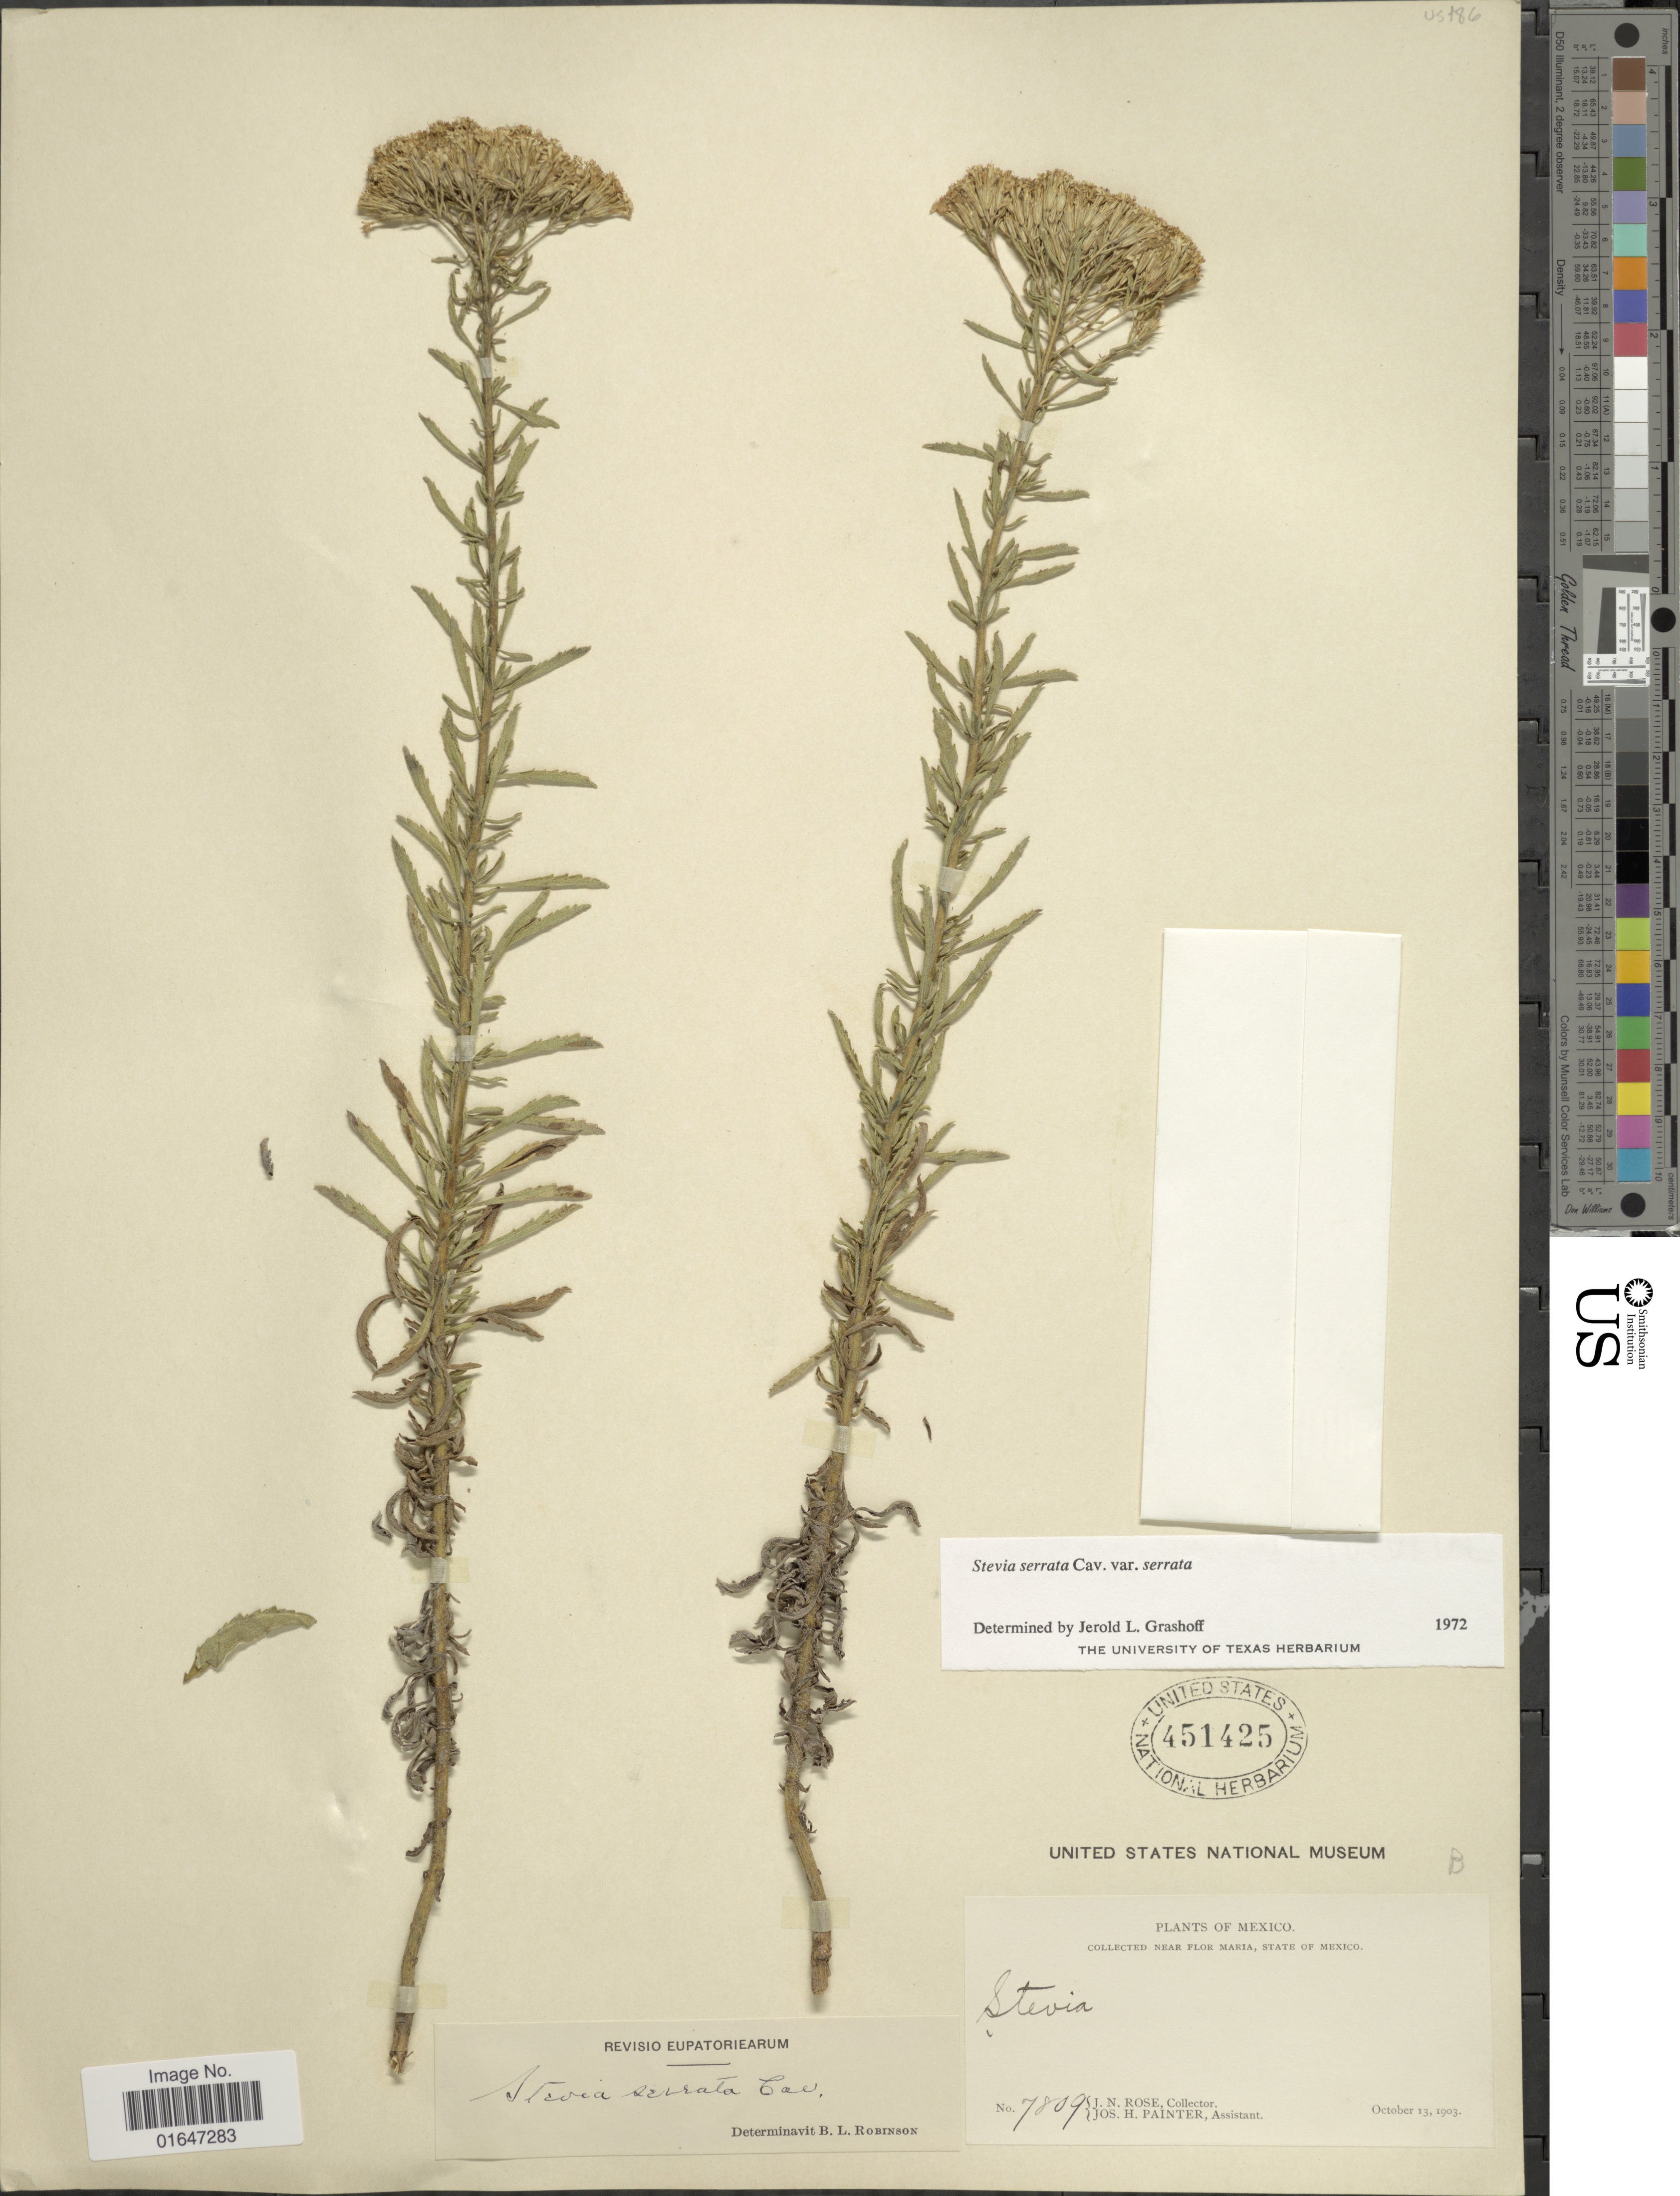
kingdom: Plantae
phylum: Tracheophyta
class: Magnoliopsida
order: Asterales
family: Asteraceae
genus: Stevia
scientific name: Stevia serrata var. serrata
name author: Cav.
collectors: J. N. Rose & J. H. Painter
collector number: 7809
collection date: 1903-10-13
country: Mexico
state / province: México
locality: Near Flor Maria, State of Mexico.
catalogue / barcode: US 451425